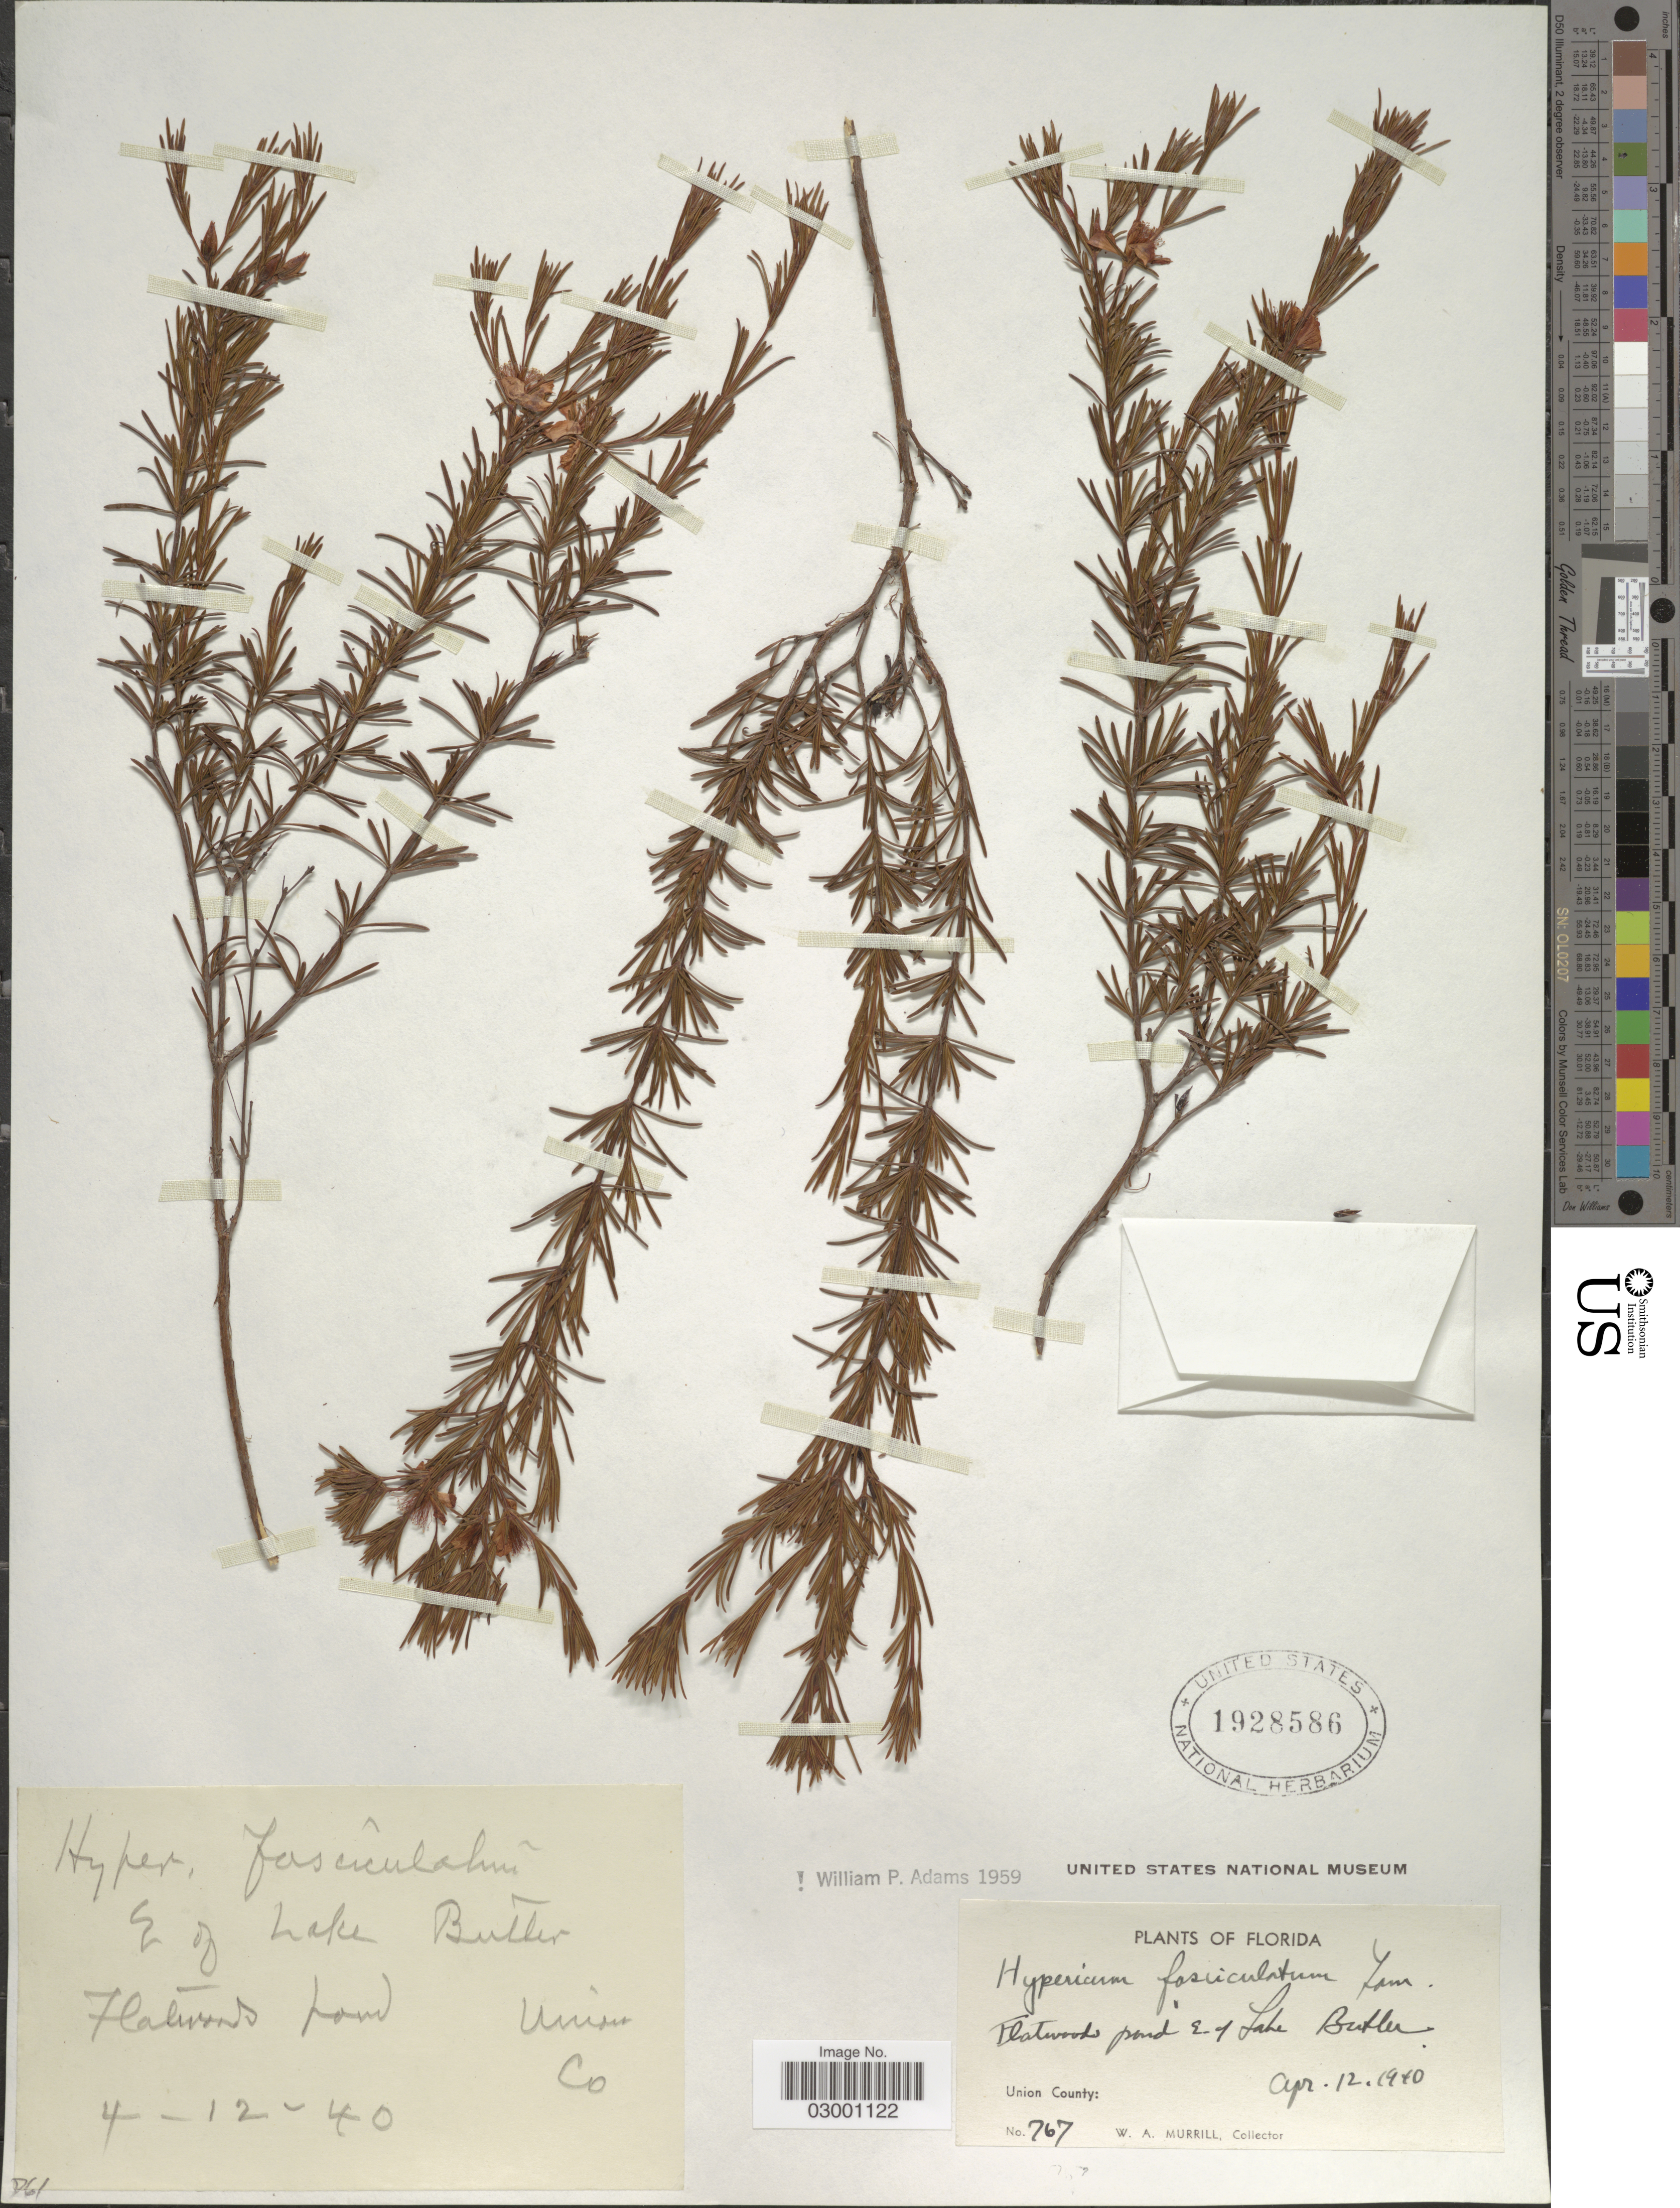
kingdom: Plantae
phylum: Tracheophyta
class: Magnoliopsida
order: Malpighiales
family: Hypericaceae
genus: Hypericum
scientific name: Hypericum fasciculatum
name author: Lam.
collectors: W. A. Murrill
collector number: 767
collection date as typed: Transcribed d/m/y: 12/4/40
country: United States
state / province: Florida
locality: Flatwood pond E. of Lake Butler, Union County.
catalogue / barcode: US 1928586